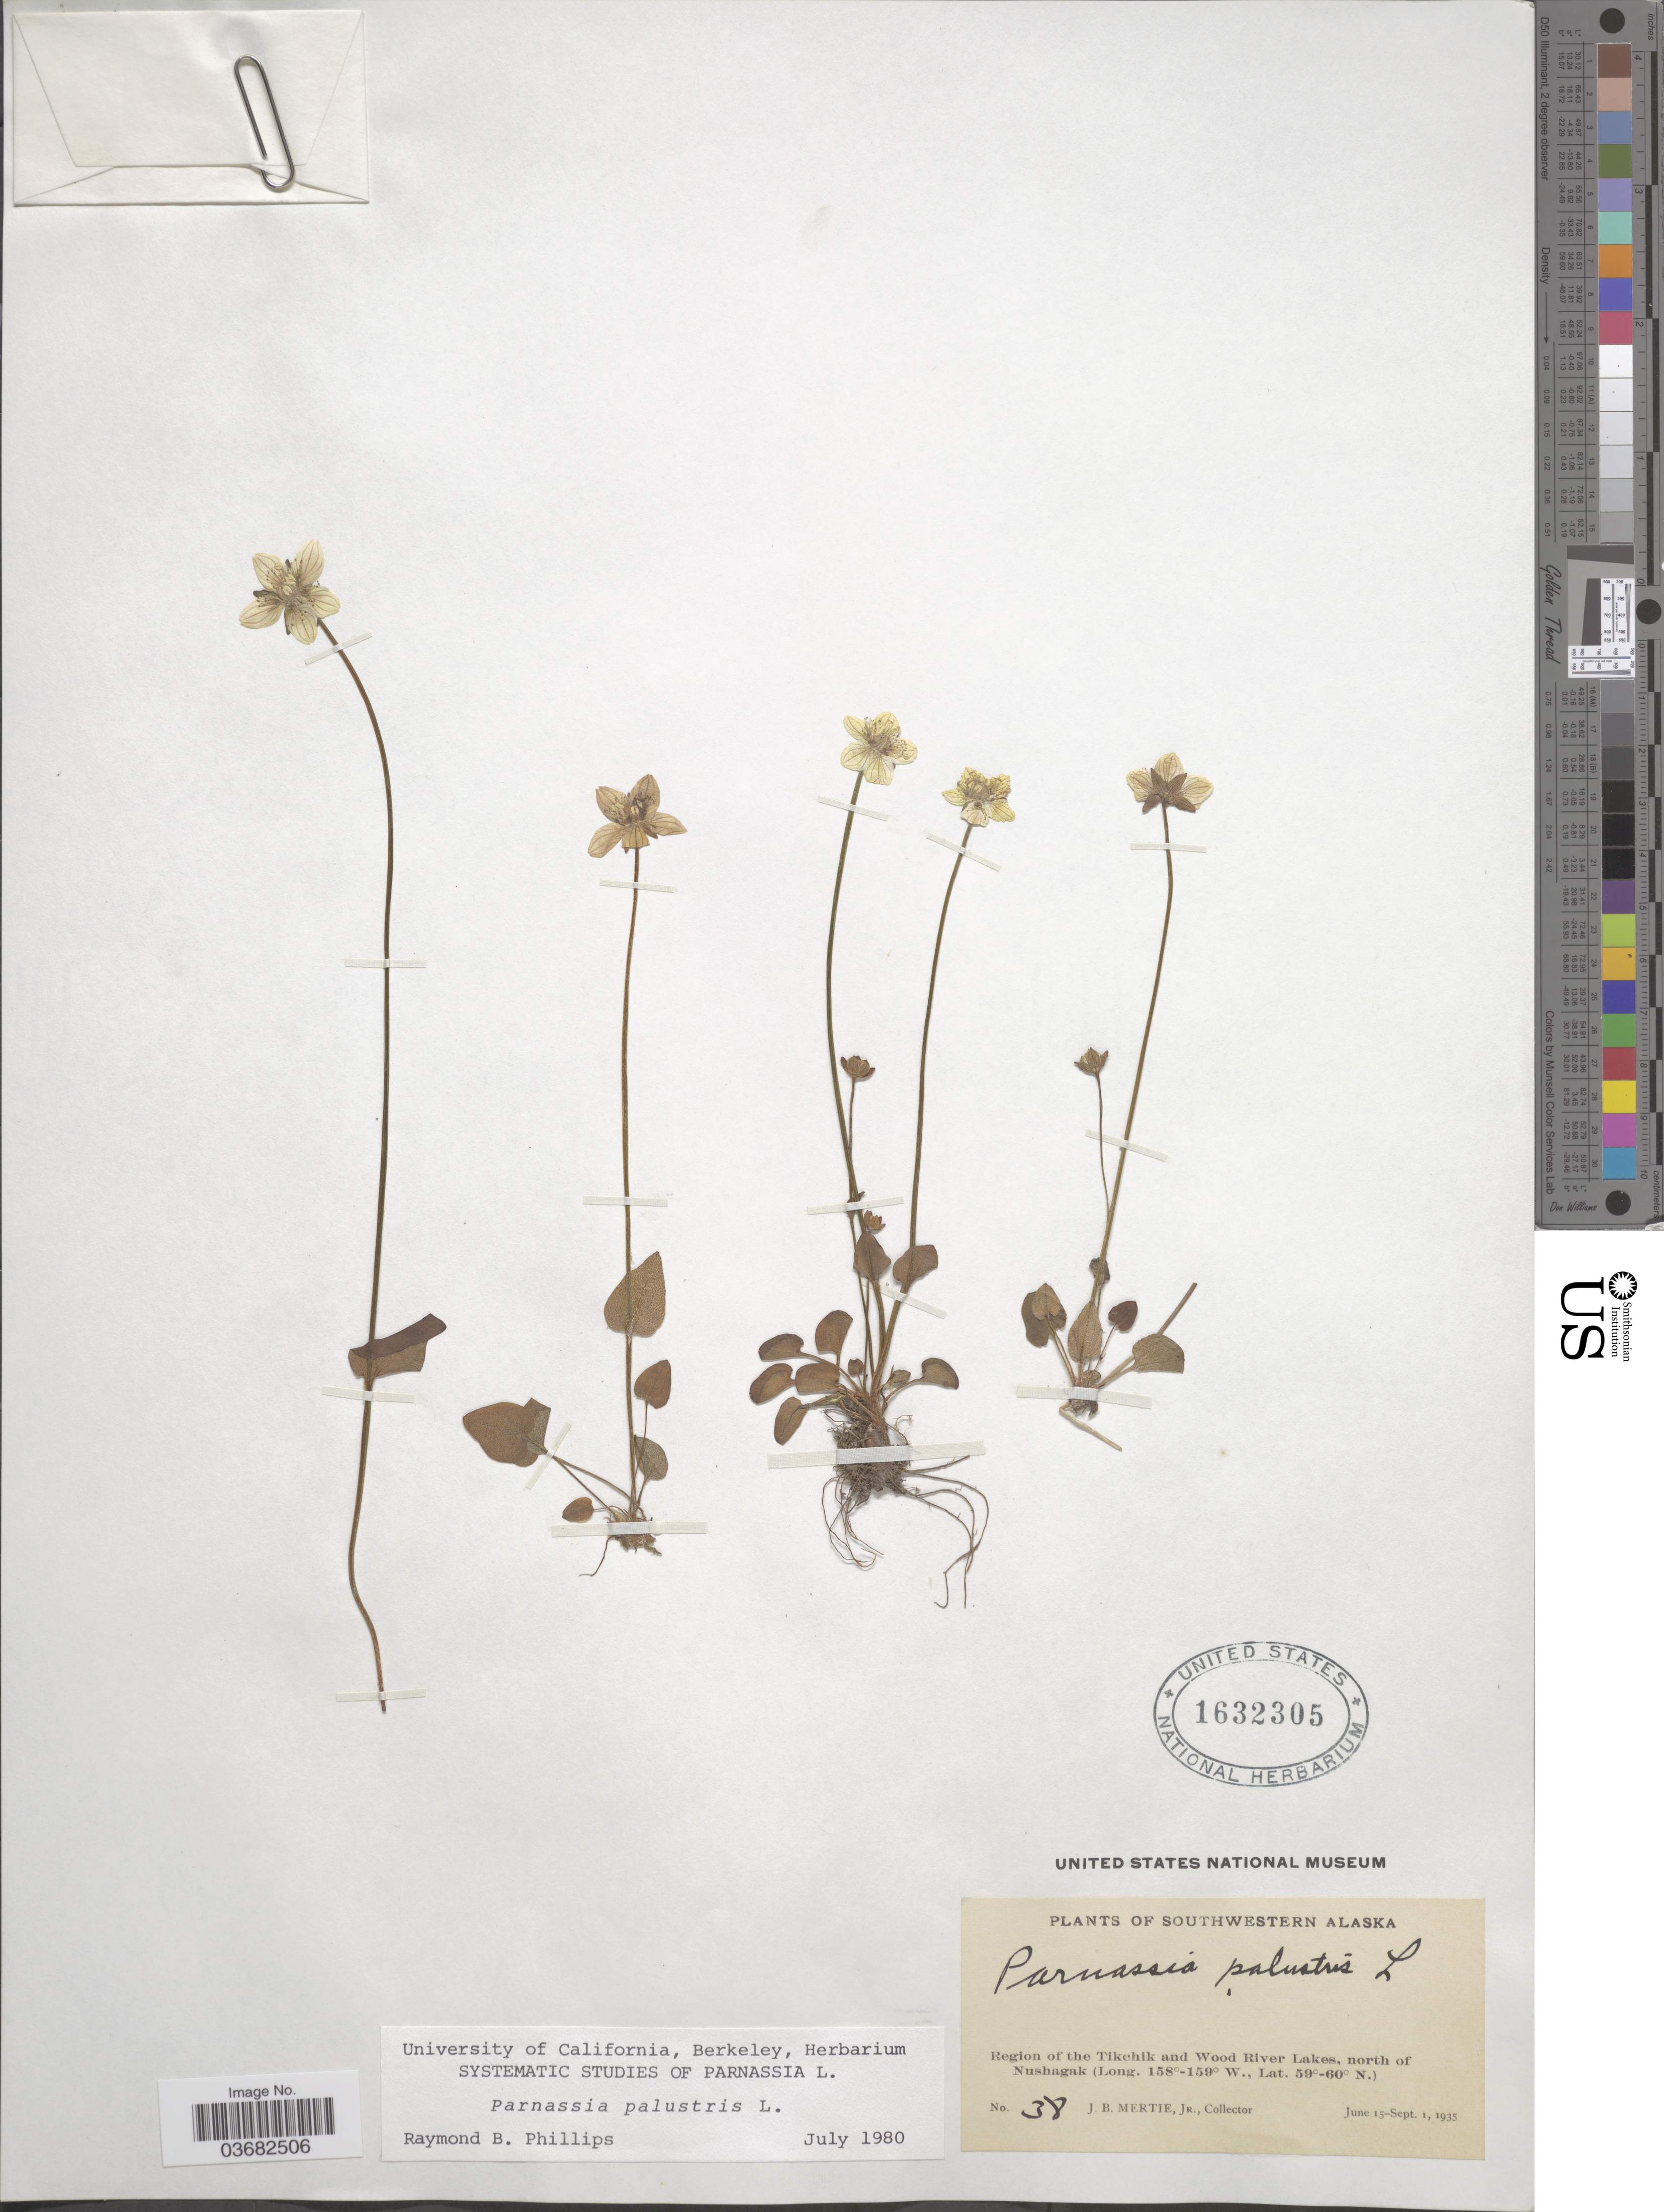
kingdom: Plantae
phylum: Tracheophyta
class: Magnoliopsida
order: Celastrales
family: Parnassiaceae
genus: Parnassia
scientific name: Parnassia palustris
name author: L.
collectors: J. Mertie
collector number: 38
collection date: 1935-06-15/1935-09-01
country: United States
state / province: Alaska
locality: Southwestern Alaska. Region of the Tikchik and Wood River Lakes, north of Nushagak.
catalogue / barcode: US 1632305